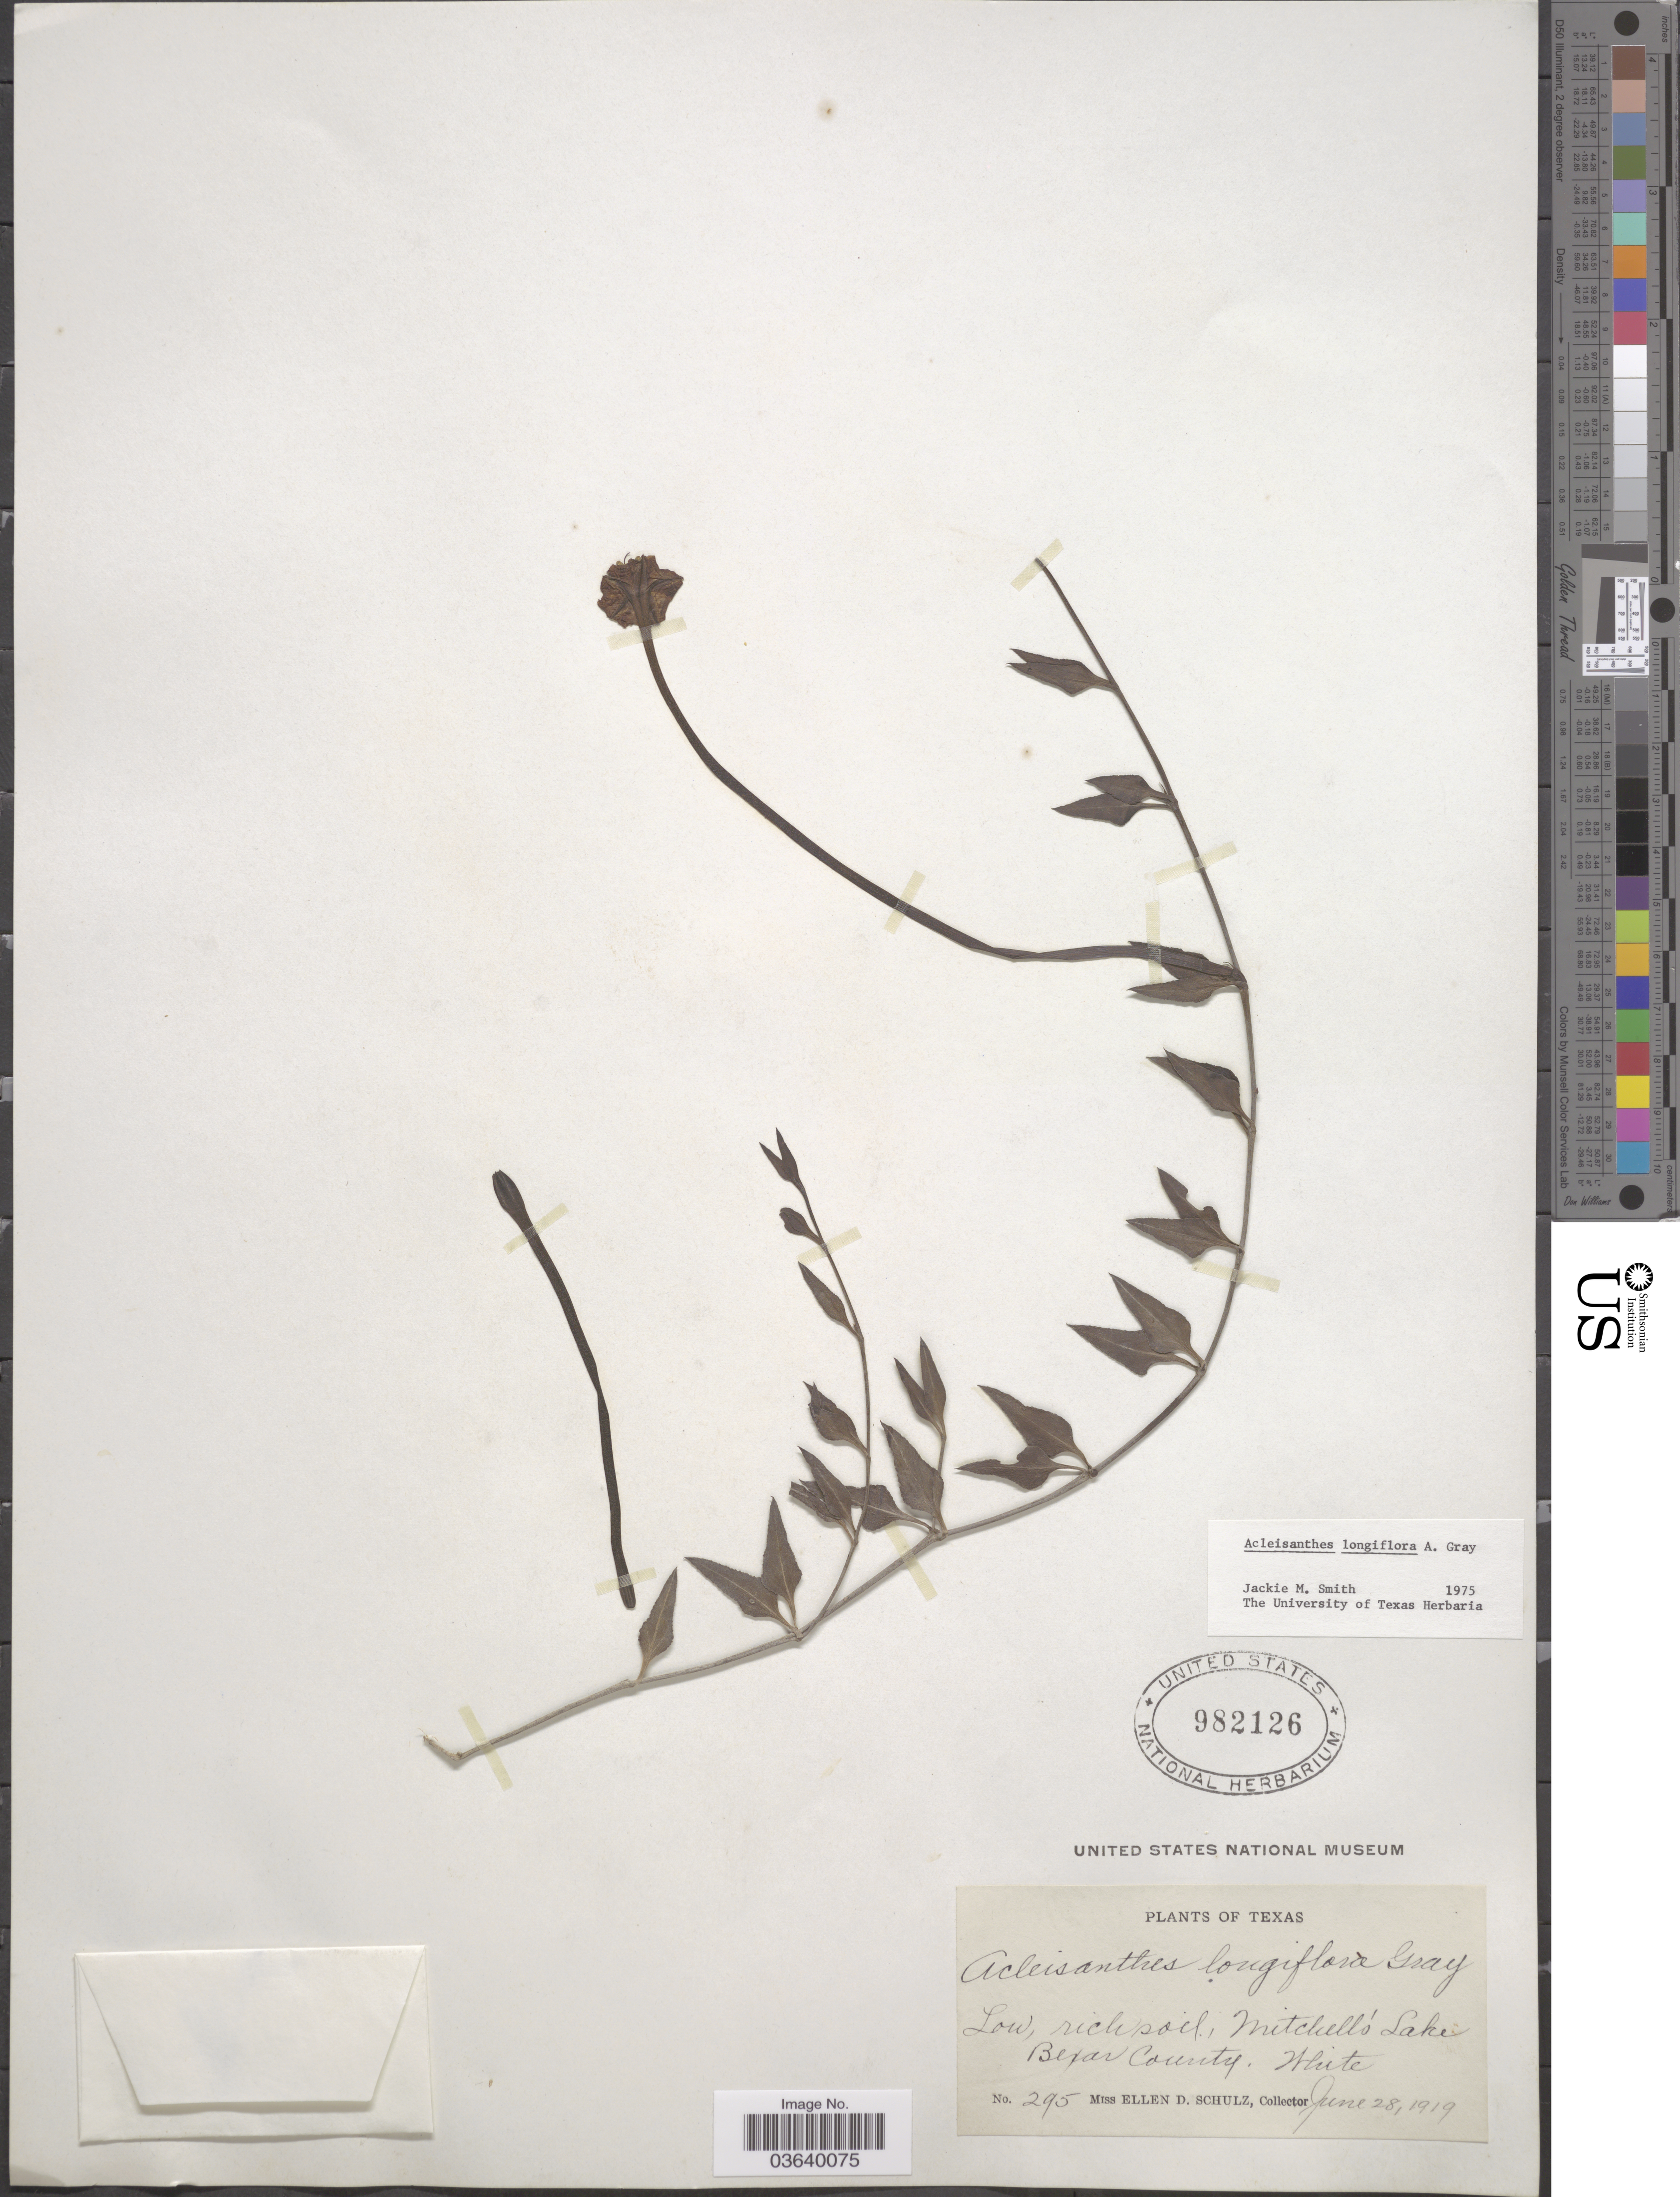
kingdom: Plantae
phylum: Tracheophyta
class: Magnoliopsida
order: Caryophyllales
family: Nyctaginaceae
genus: Acleisanthes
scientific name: Acleisanthes longiflora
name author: A. Gray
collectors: E. D. Schulz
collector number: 295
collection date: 1919-06-28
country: United States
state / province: Texas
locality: Mitchell's Lake. Bexar County.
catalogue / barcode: US 982126